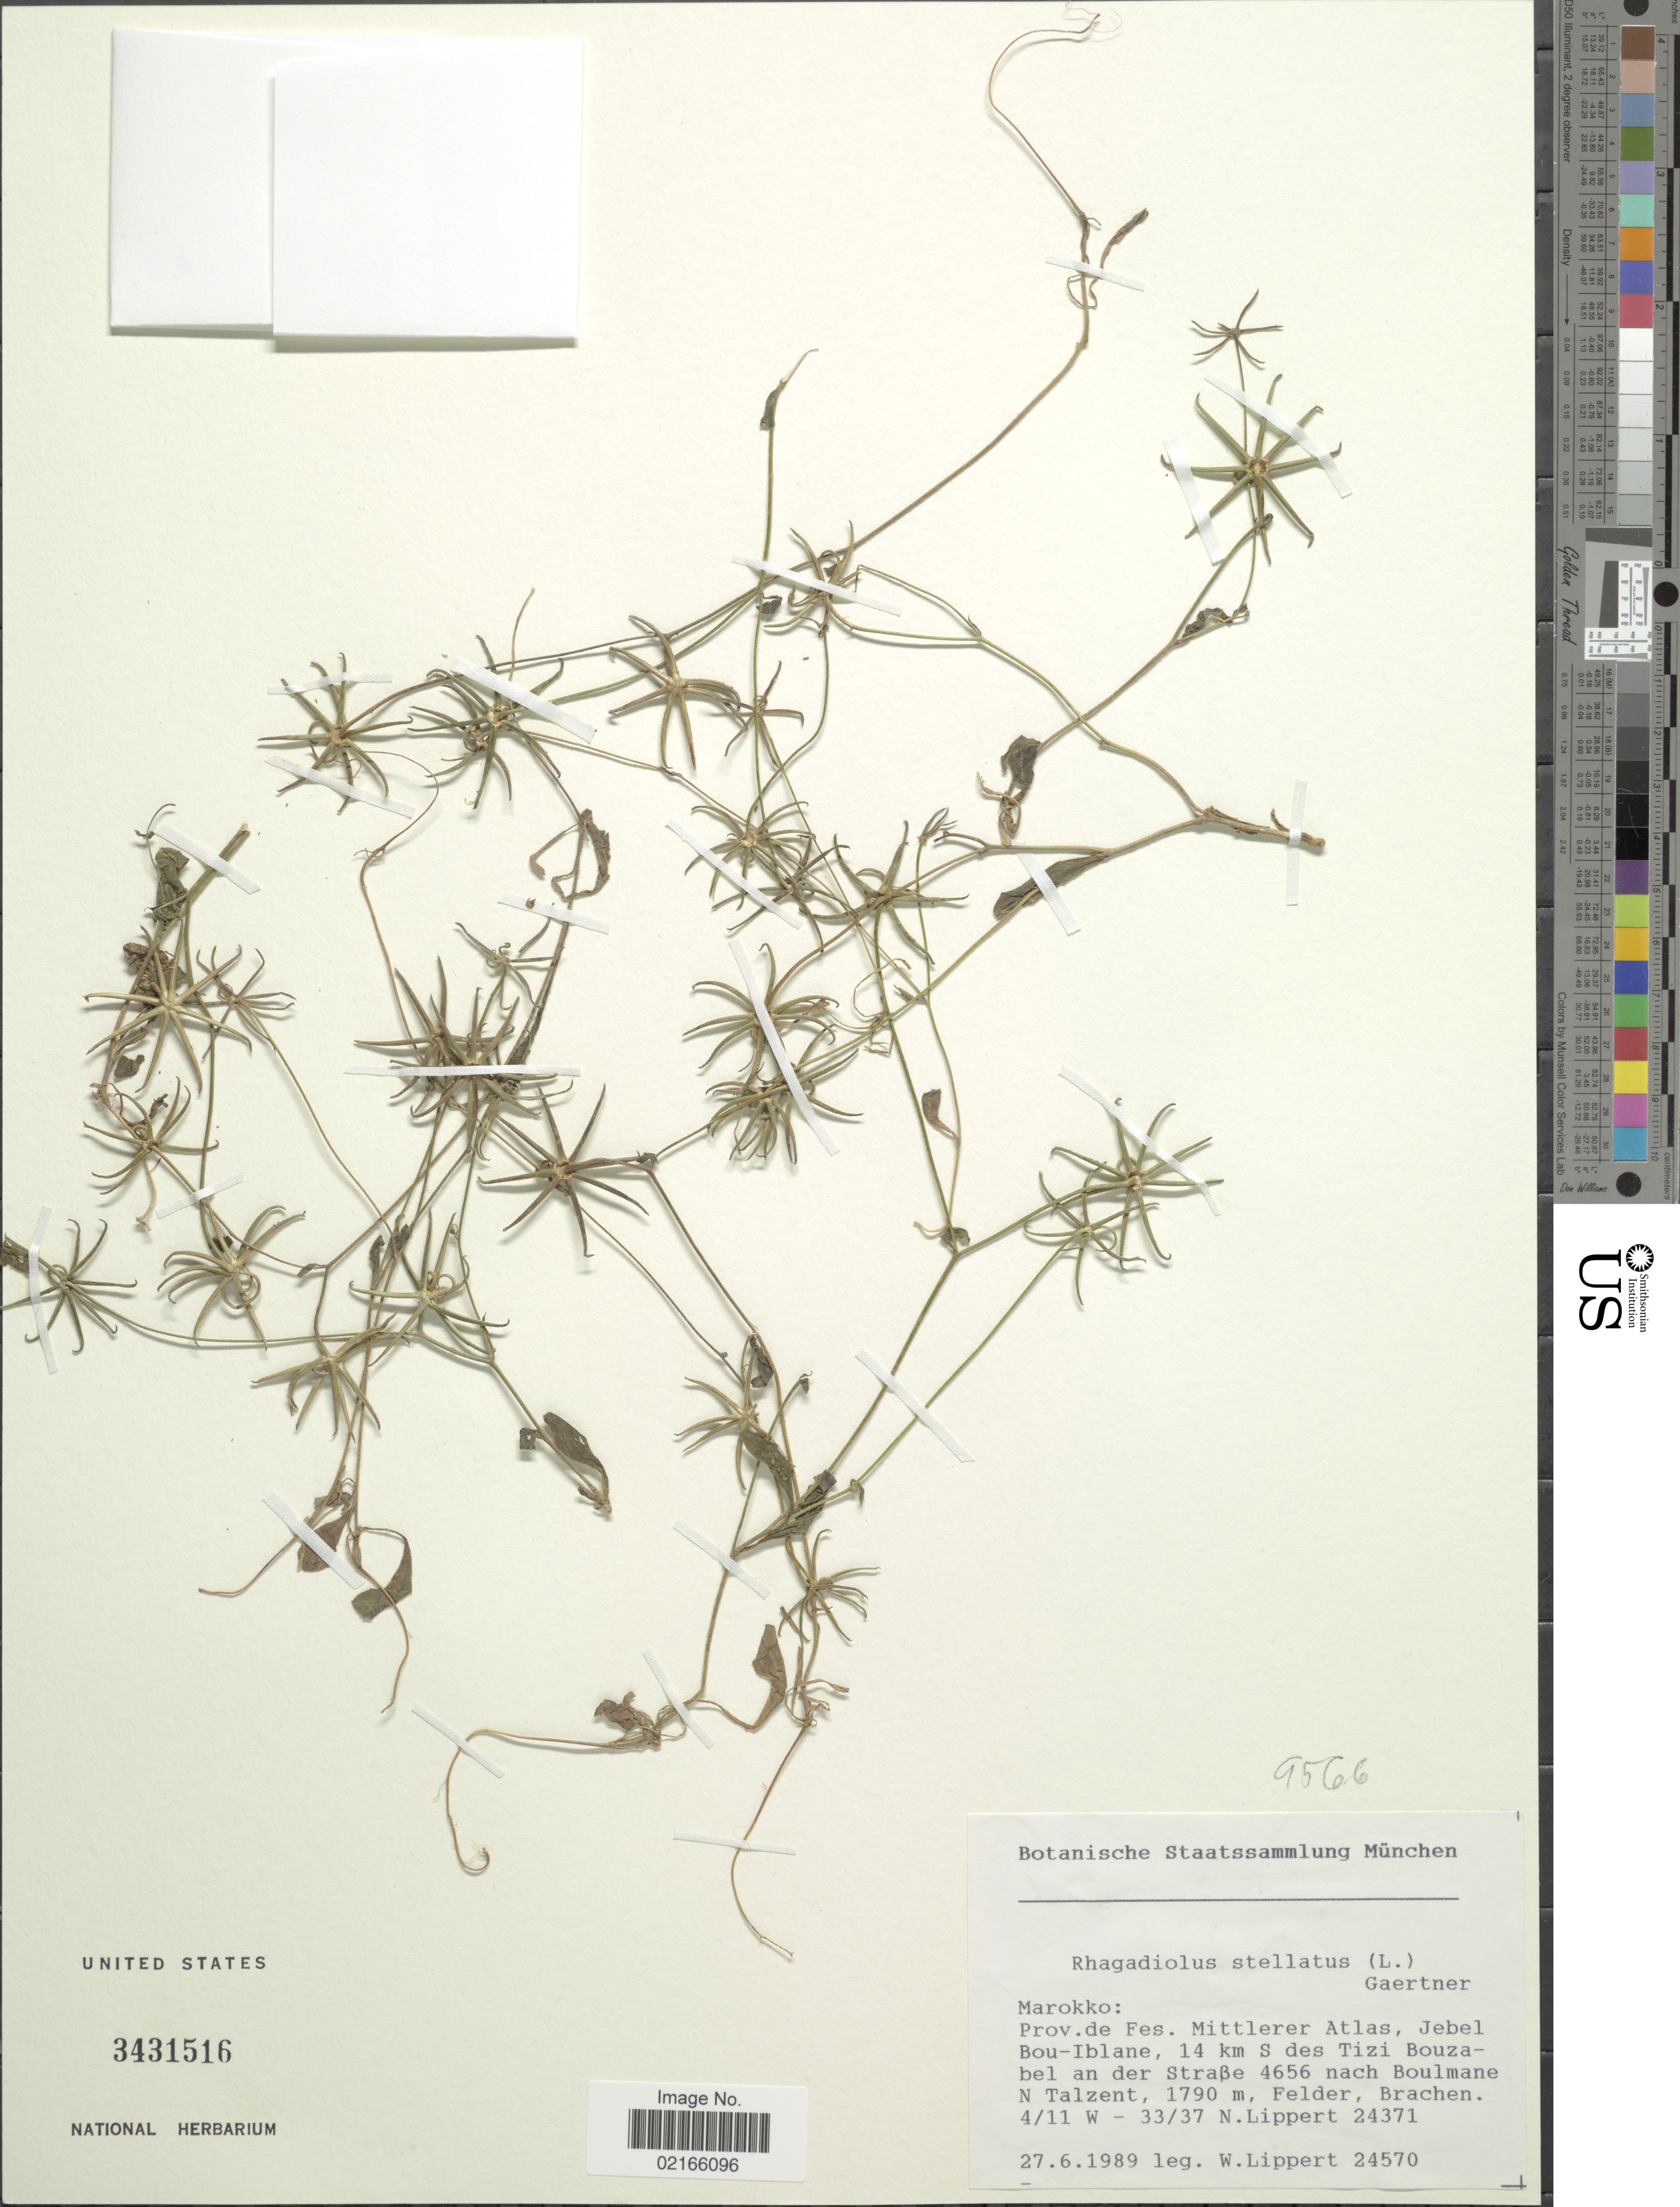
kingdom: Plantae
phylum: Tracheophyta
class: Magnoliopsida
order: Asterales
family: Asteraceae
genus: Rhagadiolus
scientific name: Rhagadiolus stellatus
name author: (L.) Gaertn.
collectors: W. Lippert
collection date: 1989-06-27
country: Morocco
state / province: Fès-Boulemane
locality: Prov. de Fes. Mittlerer Atlas, Jebel Bou-Iblane, 14 km S des Tizi-Bouza-bel an der Straße 4656 nach Boulmane N Talzent, Felder, Brachen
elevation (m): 1790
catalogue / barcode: US 3431516